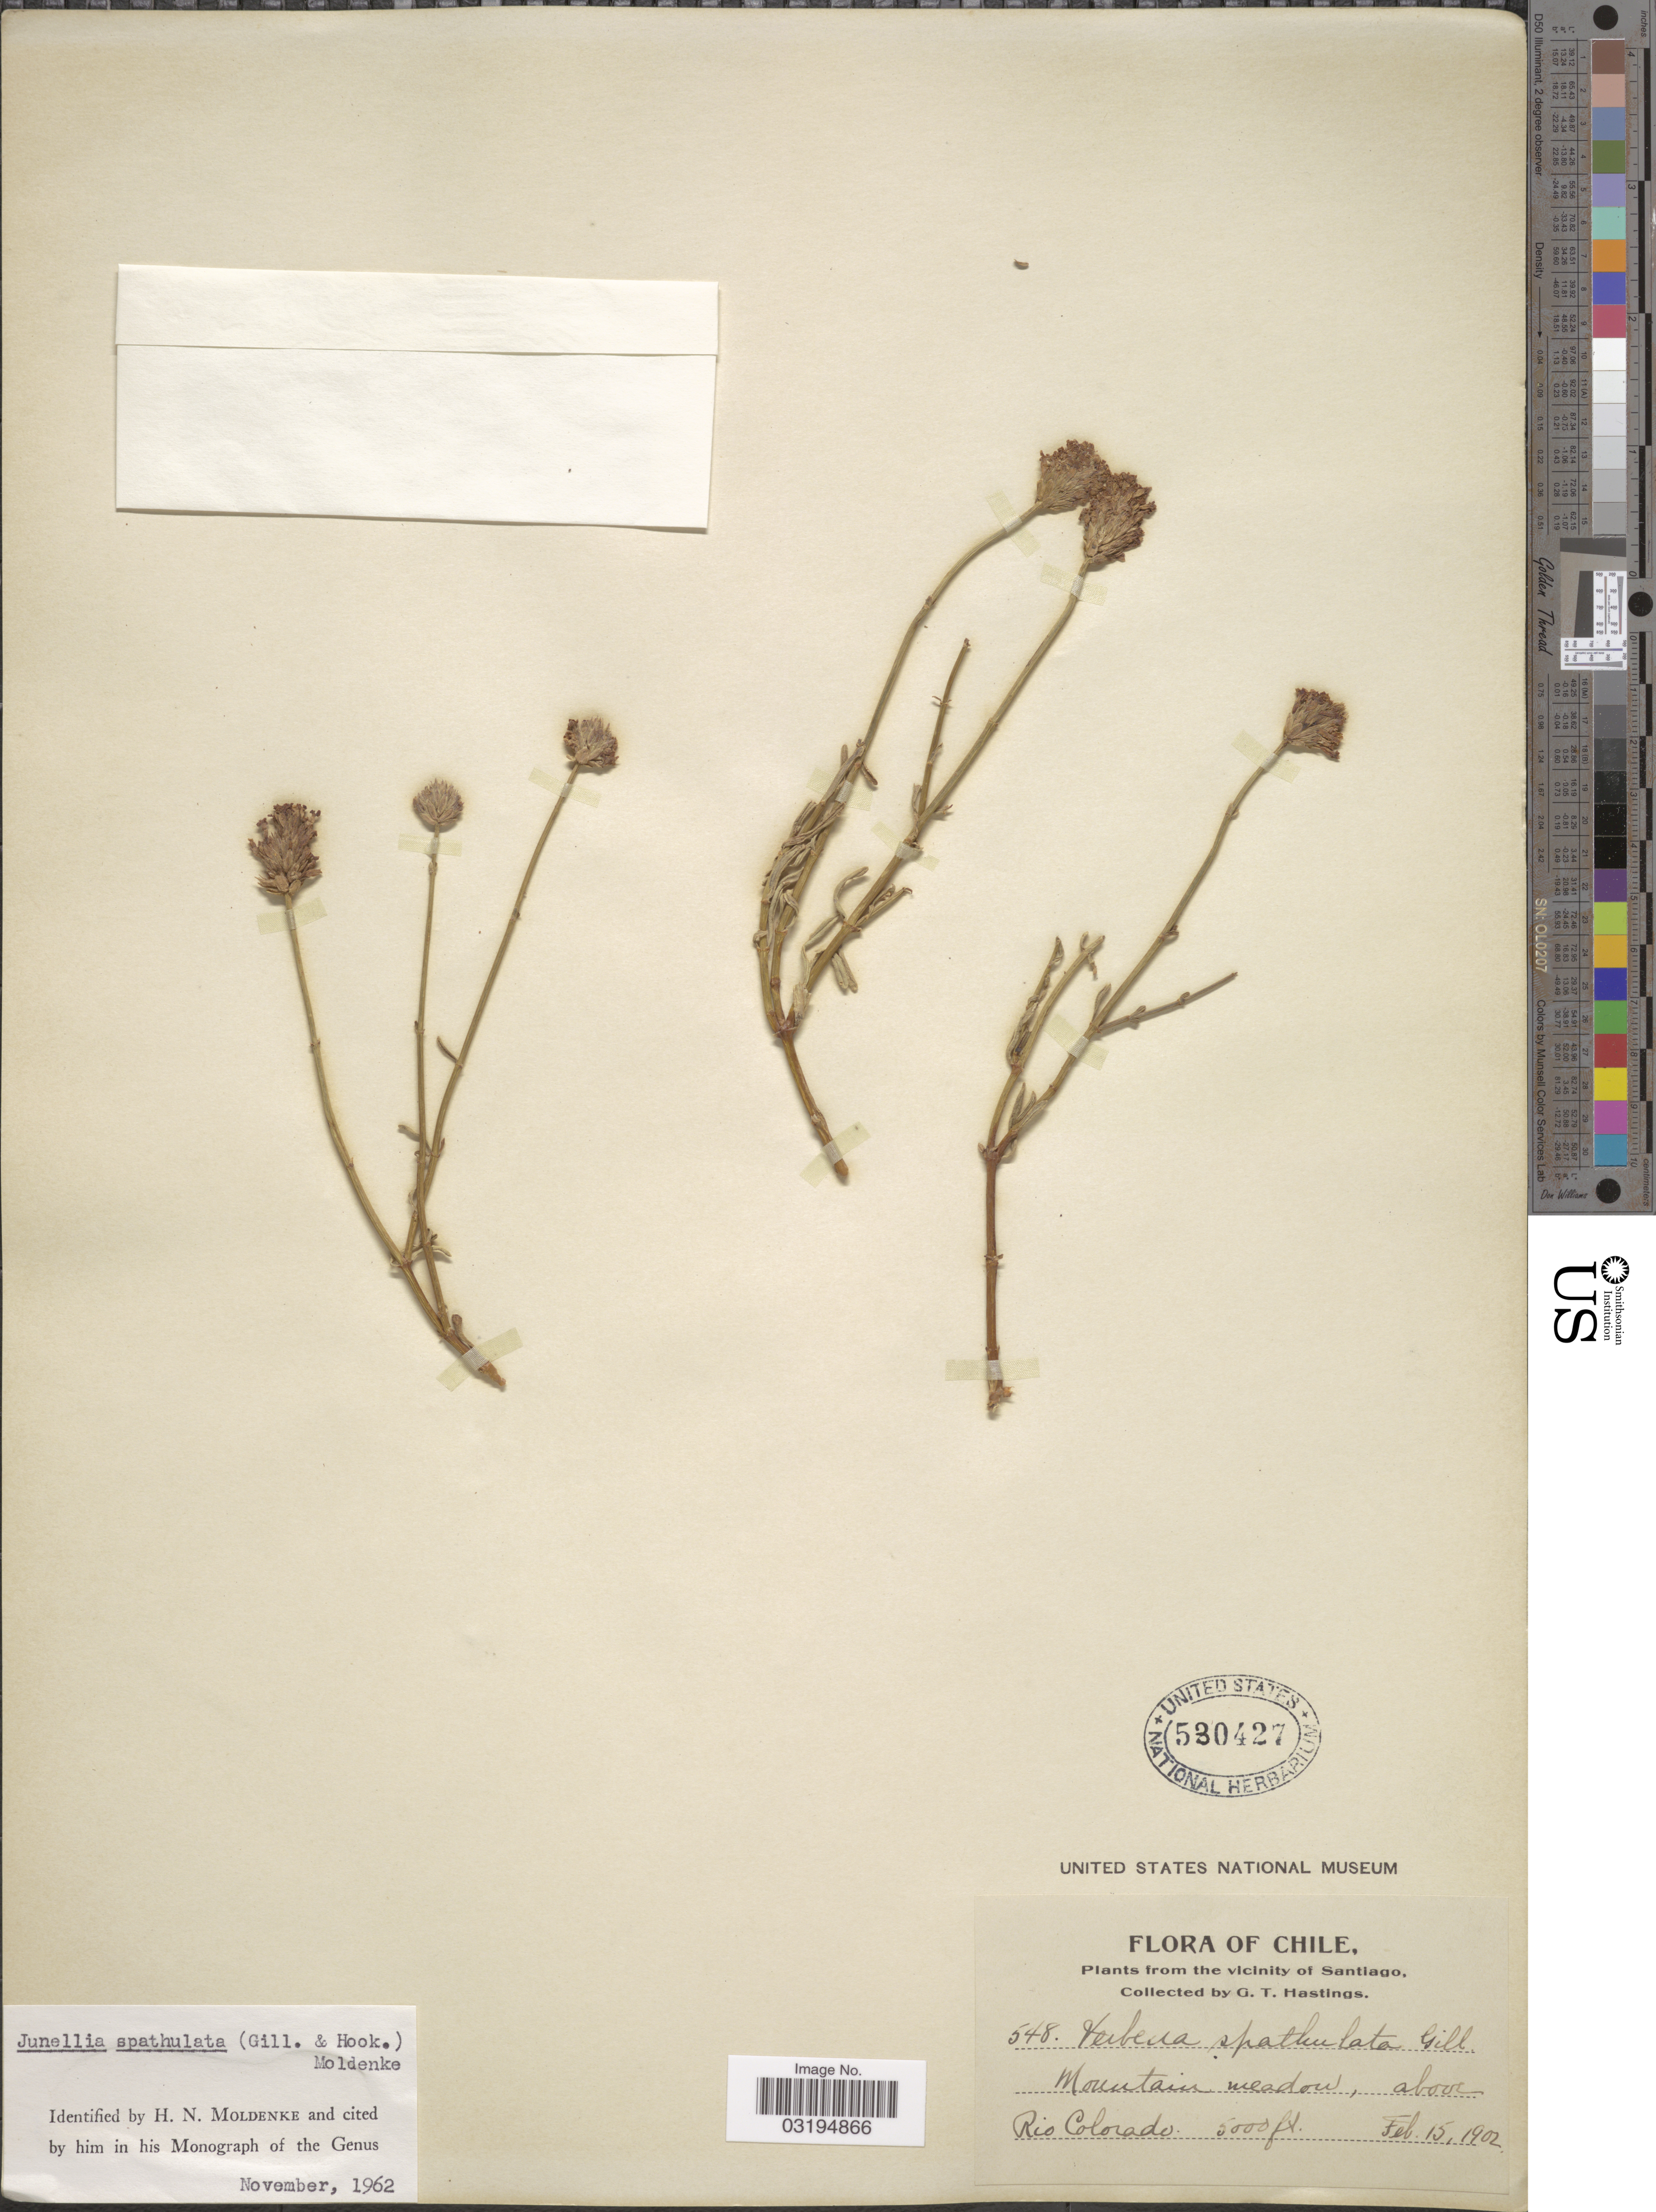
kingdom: Plantae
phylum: Tracheophyta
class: Magnoliopsida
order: Lamiales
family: Verbenaceae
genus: Junellia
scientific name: Junellia spathulata var. spathulata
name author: (Gillies & Hook.) Moldenke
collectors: G. Hastings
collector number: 548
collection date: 1902-02-15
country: Chile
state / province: Región Metropolitana (RM)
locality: Vicinity of Santiago. Mountain meadow, above Rio Colorado.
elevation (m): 1524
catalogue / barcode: US 530427